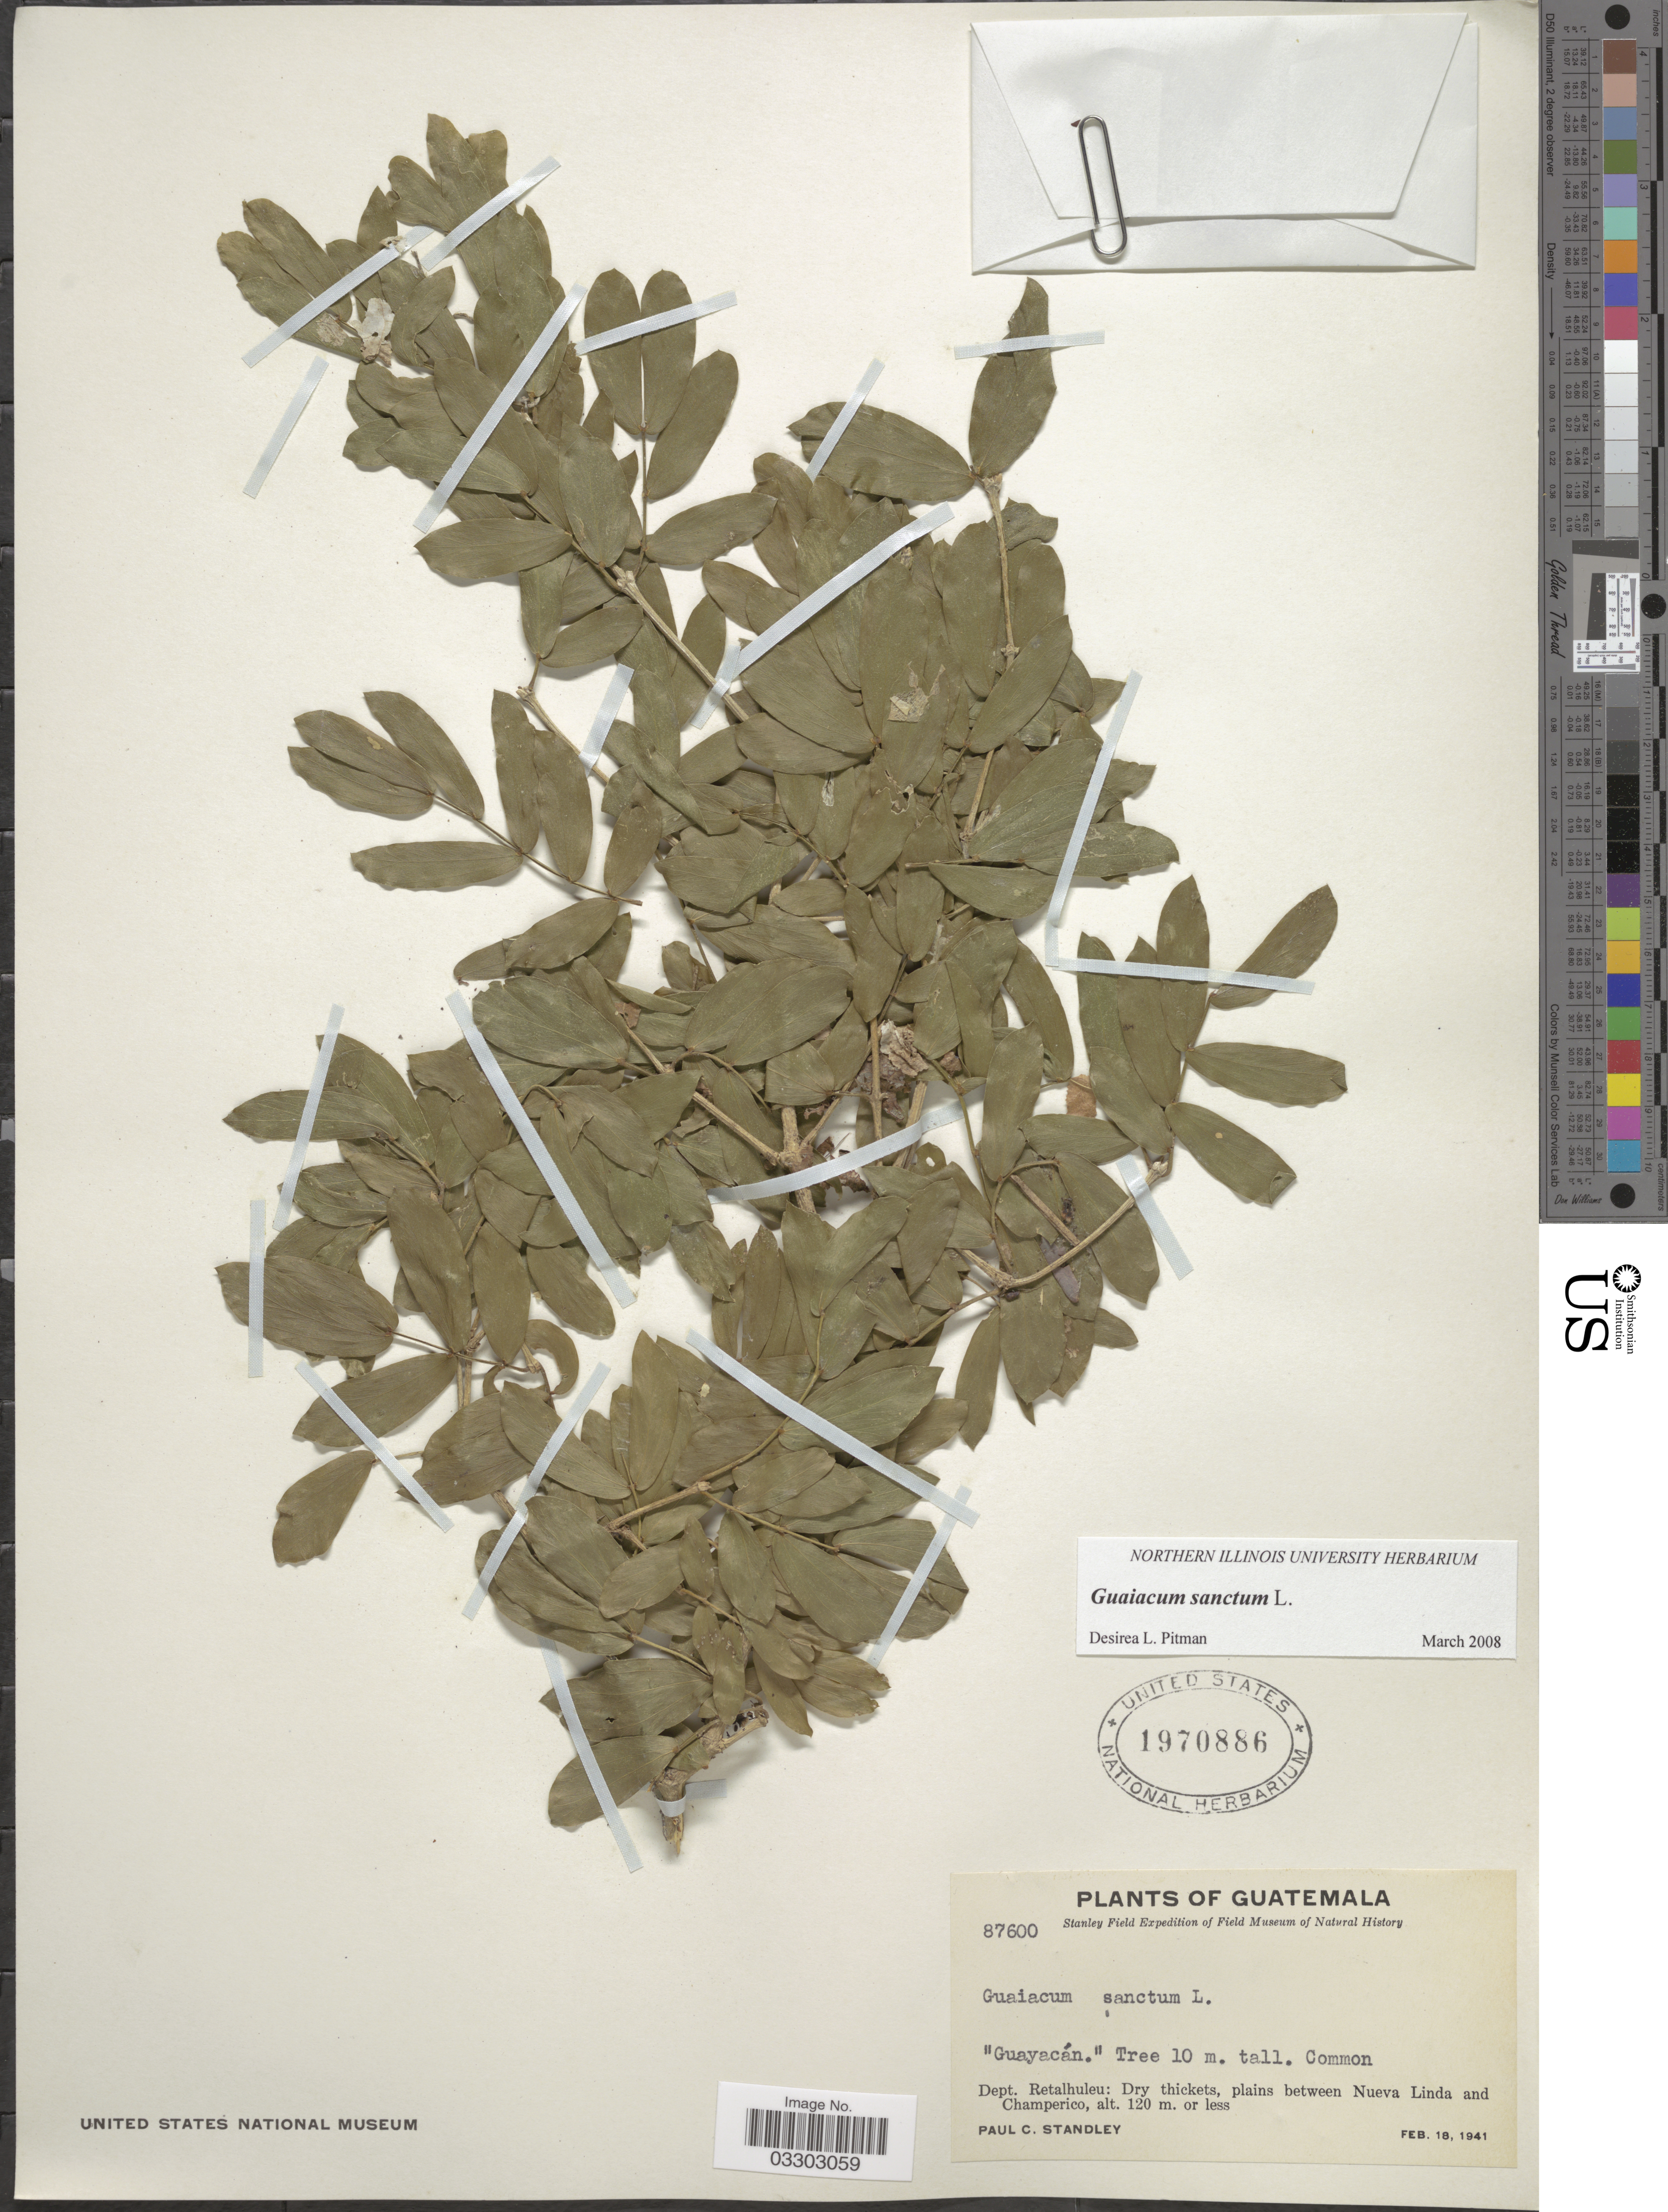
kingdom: Plantae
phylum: Tracheophyta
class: Magnoliopsida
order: Zygophyllales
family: Zygophyllaceae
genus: Guaiacum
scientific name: Guaiacum sanctum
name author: L.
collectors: P. C. Standley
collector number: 87600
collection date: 1941-02-18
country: Guatemala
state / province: Retalhuleu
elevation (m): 120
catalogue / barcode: US 1970886